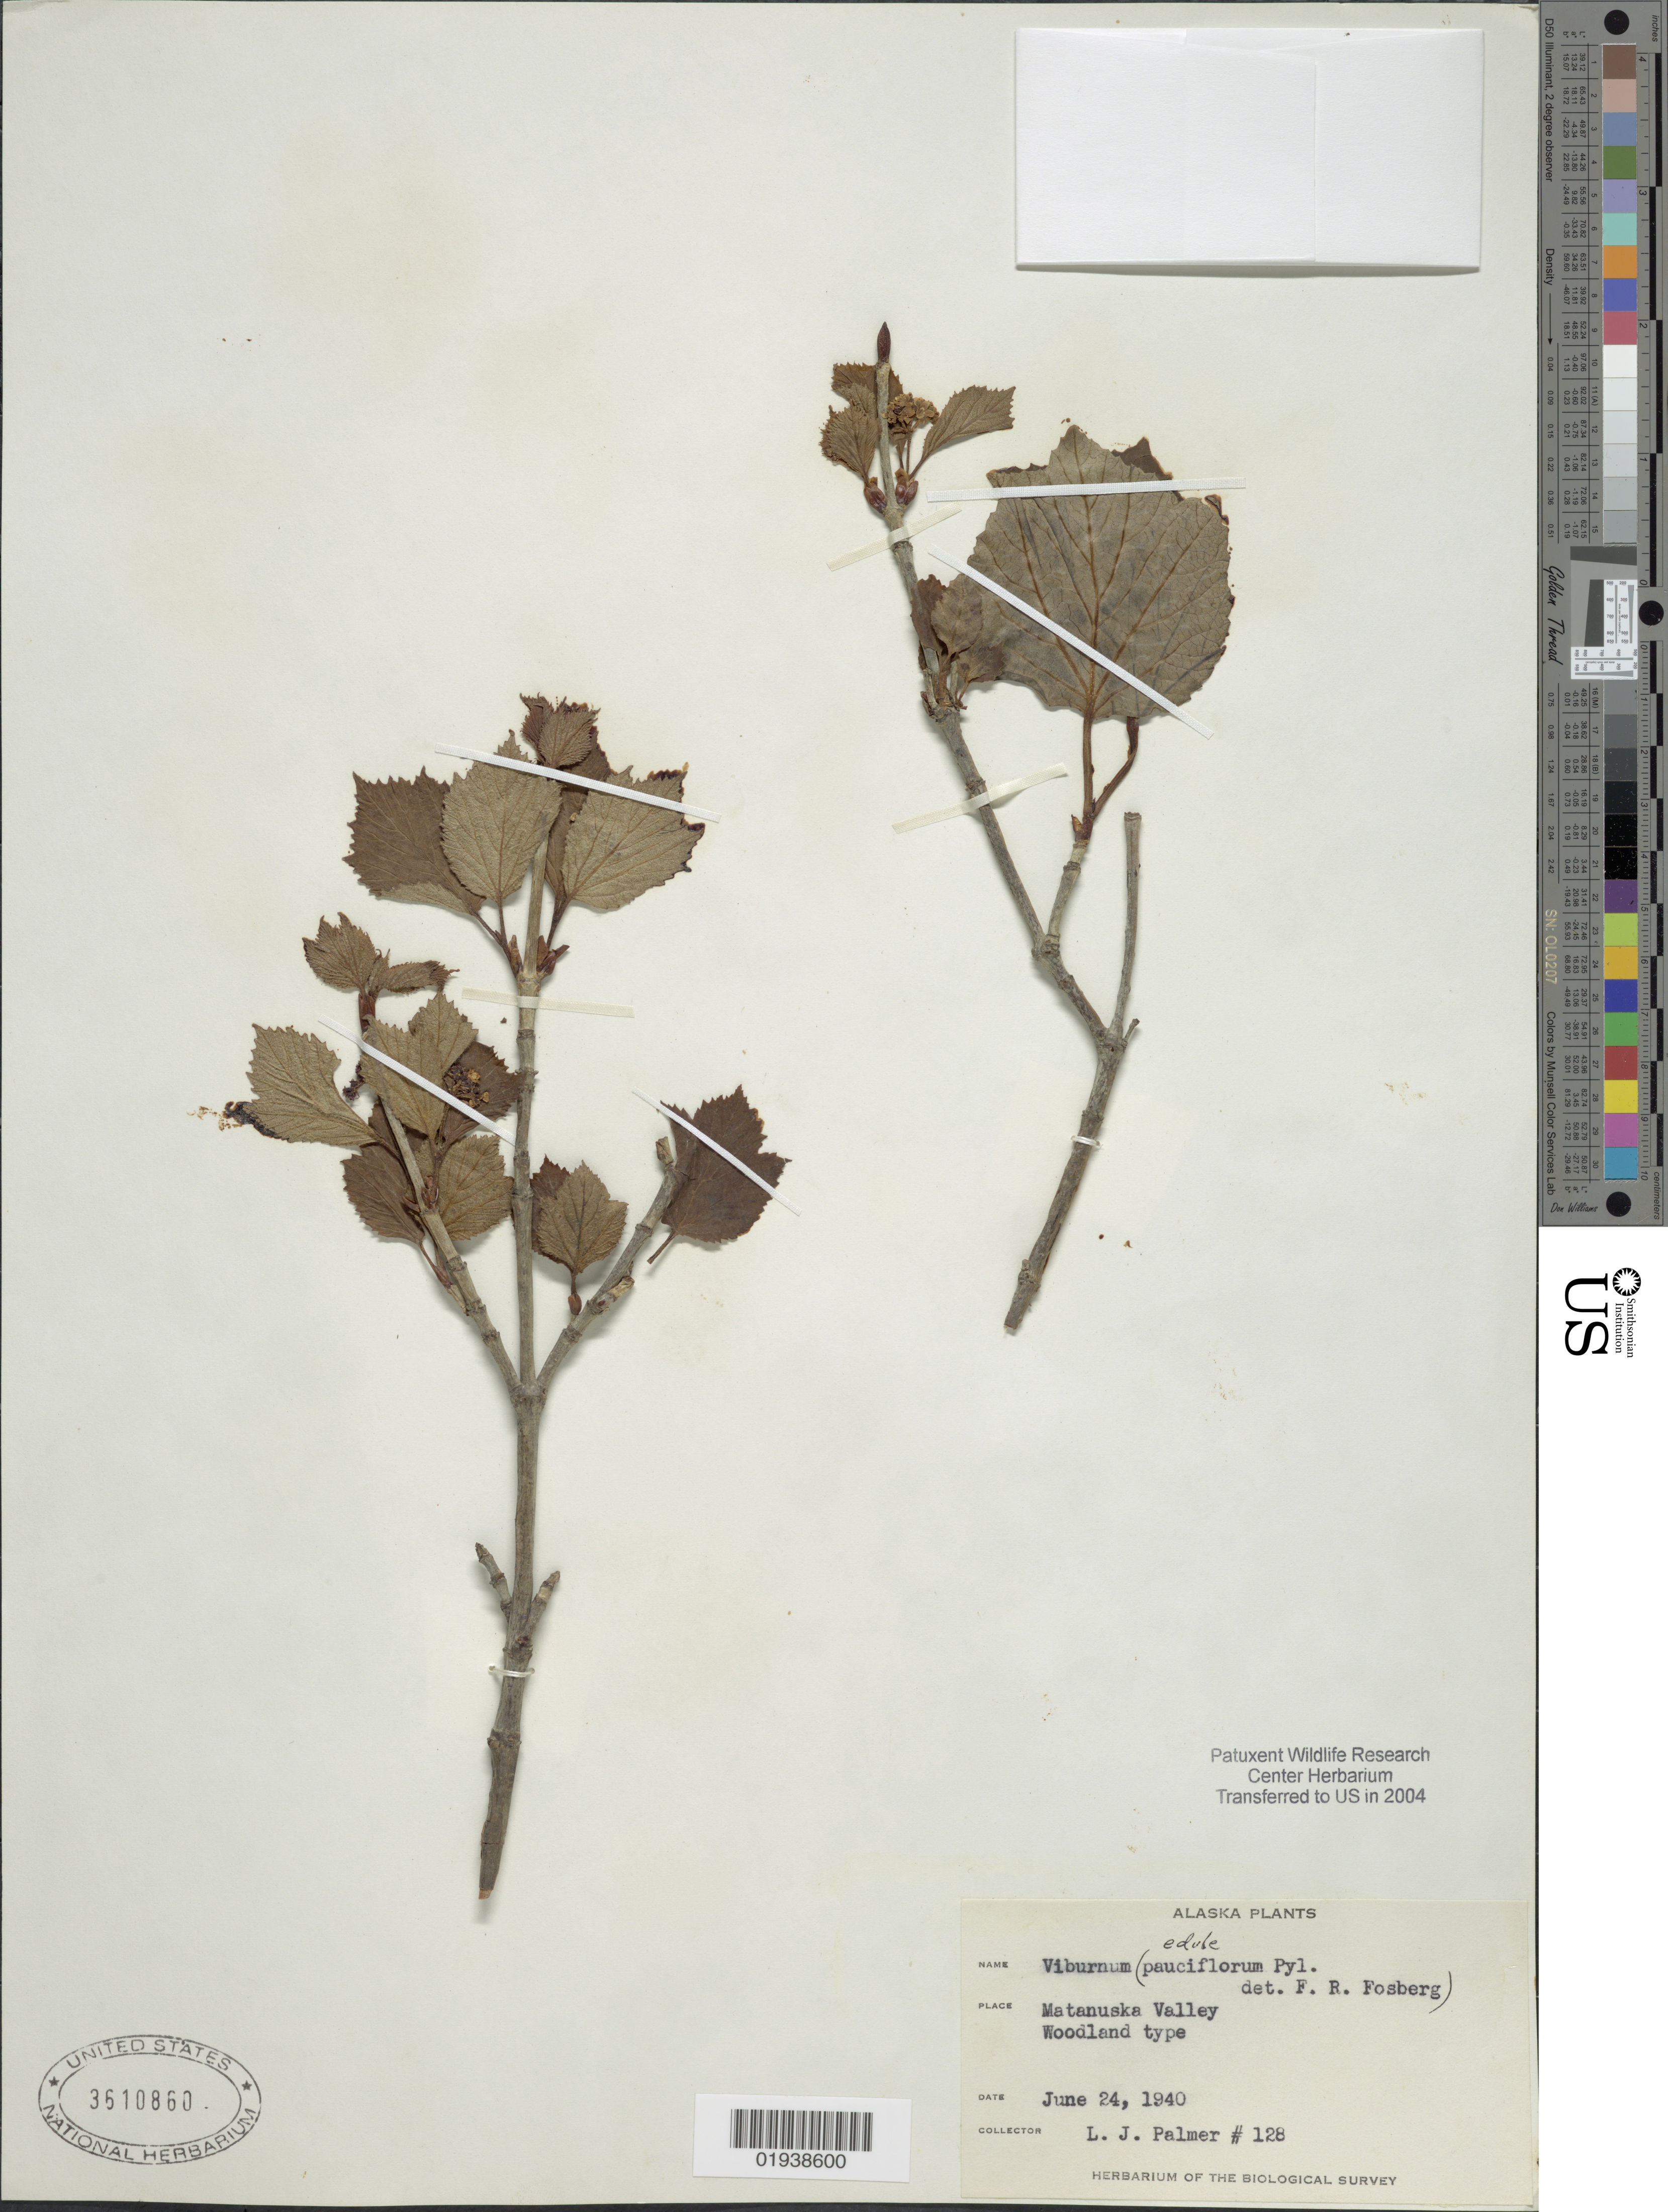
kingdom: Plantae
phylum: Tracheophyta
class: Magnoliopsida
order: Dipsacales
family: Viburnaceae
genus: Viburnum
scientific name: Viburnum edule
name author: (Michx.) Raf.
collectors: L. J. Palmer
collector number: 128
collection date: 1940-06-24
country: United States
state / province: Alaska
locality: Matanuska Valley.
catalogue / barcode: US 3610860